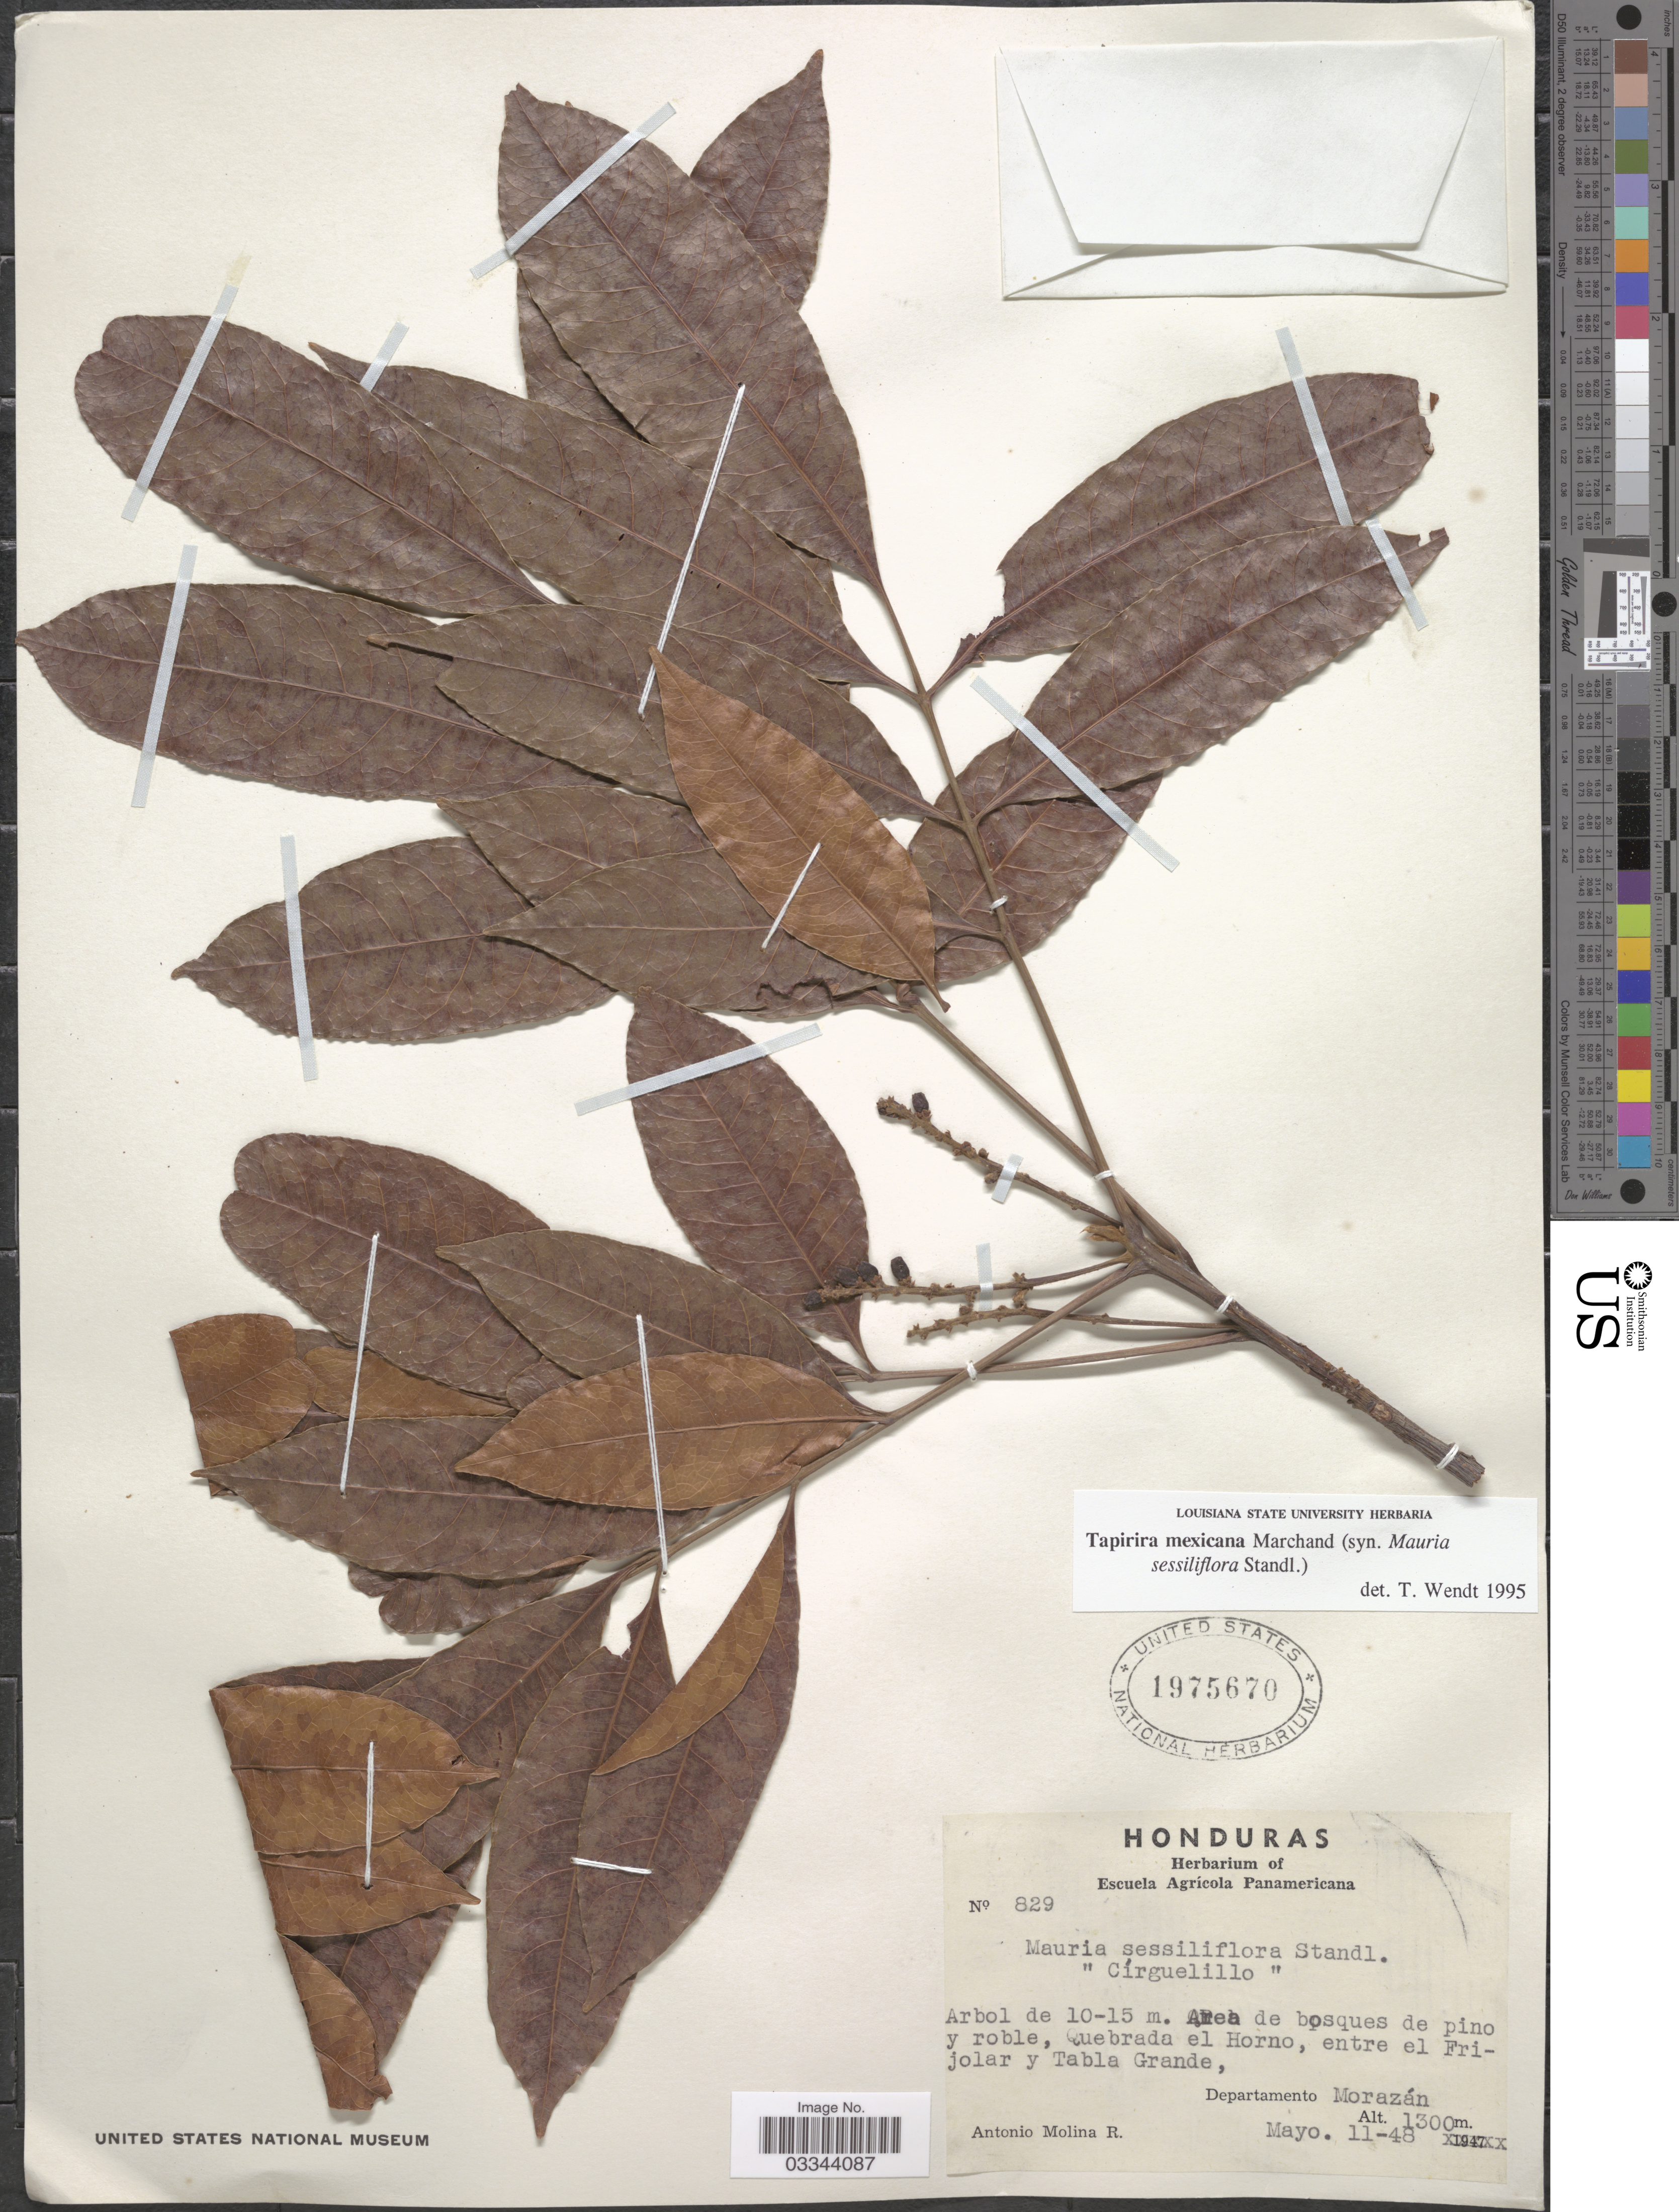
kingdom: Plantae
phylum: Tracheophyta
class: Magnoliopsida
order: Sapindales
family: Anacardiaceae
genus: Tapirira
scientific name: Tapirira mexicana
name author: Marchand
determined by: Mitchell, John D.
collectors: A. Molina R.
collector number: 829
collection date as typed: Transcribed d/m/y: 11/5/48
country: Honduras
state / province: Fco. Morazán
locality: Quebrada el Horno, entre el Frijolar y Tabla Grande, Departamento Morazán.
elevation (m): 1300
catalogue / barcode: US 1975670